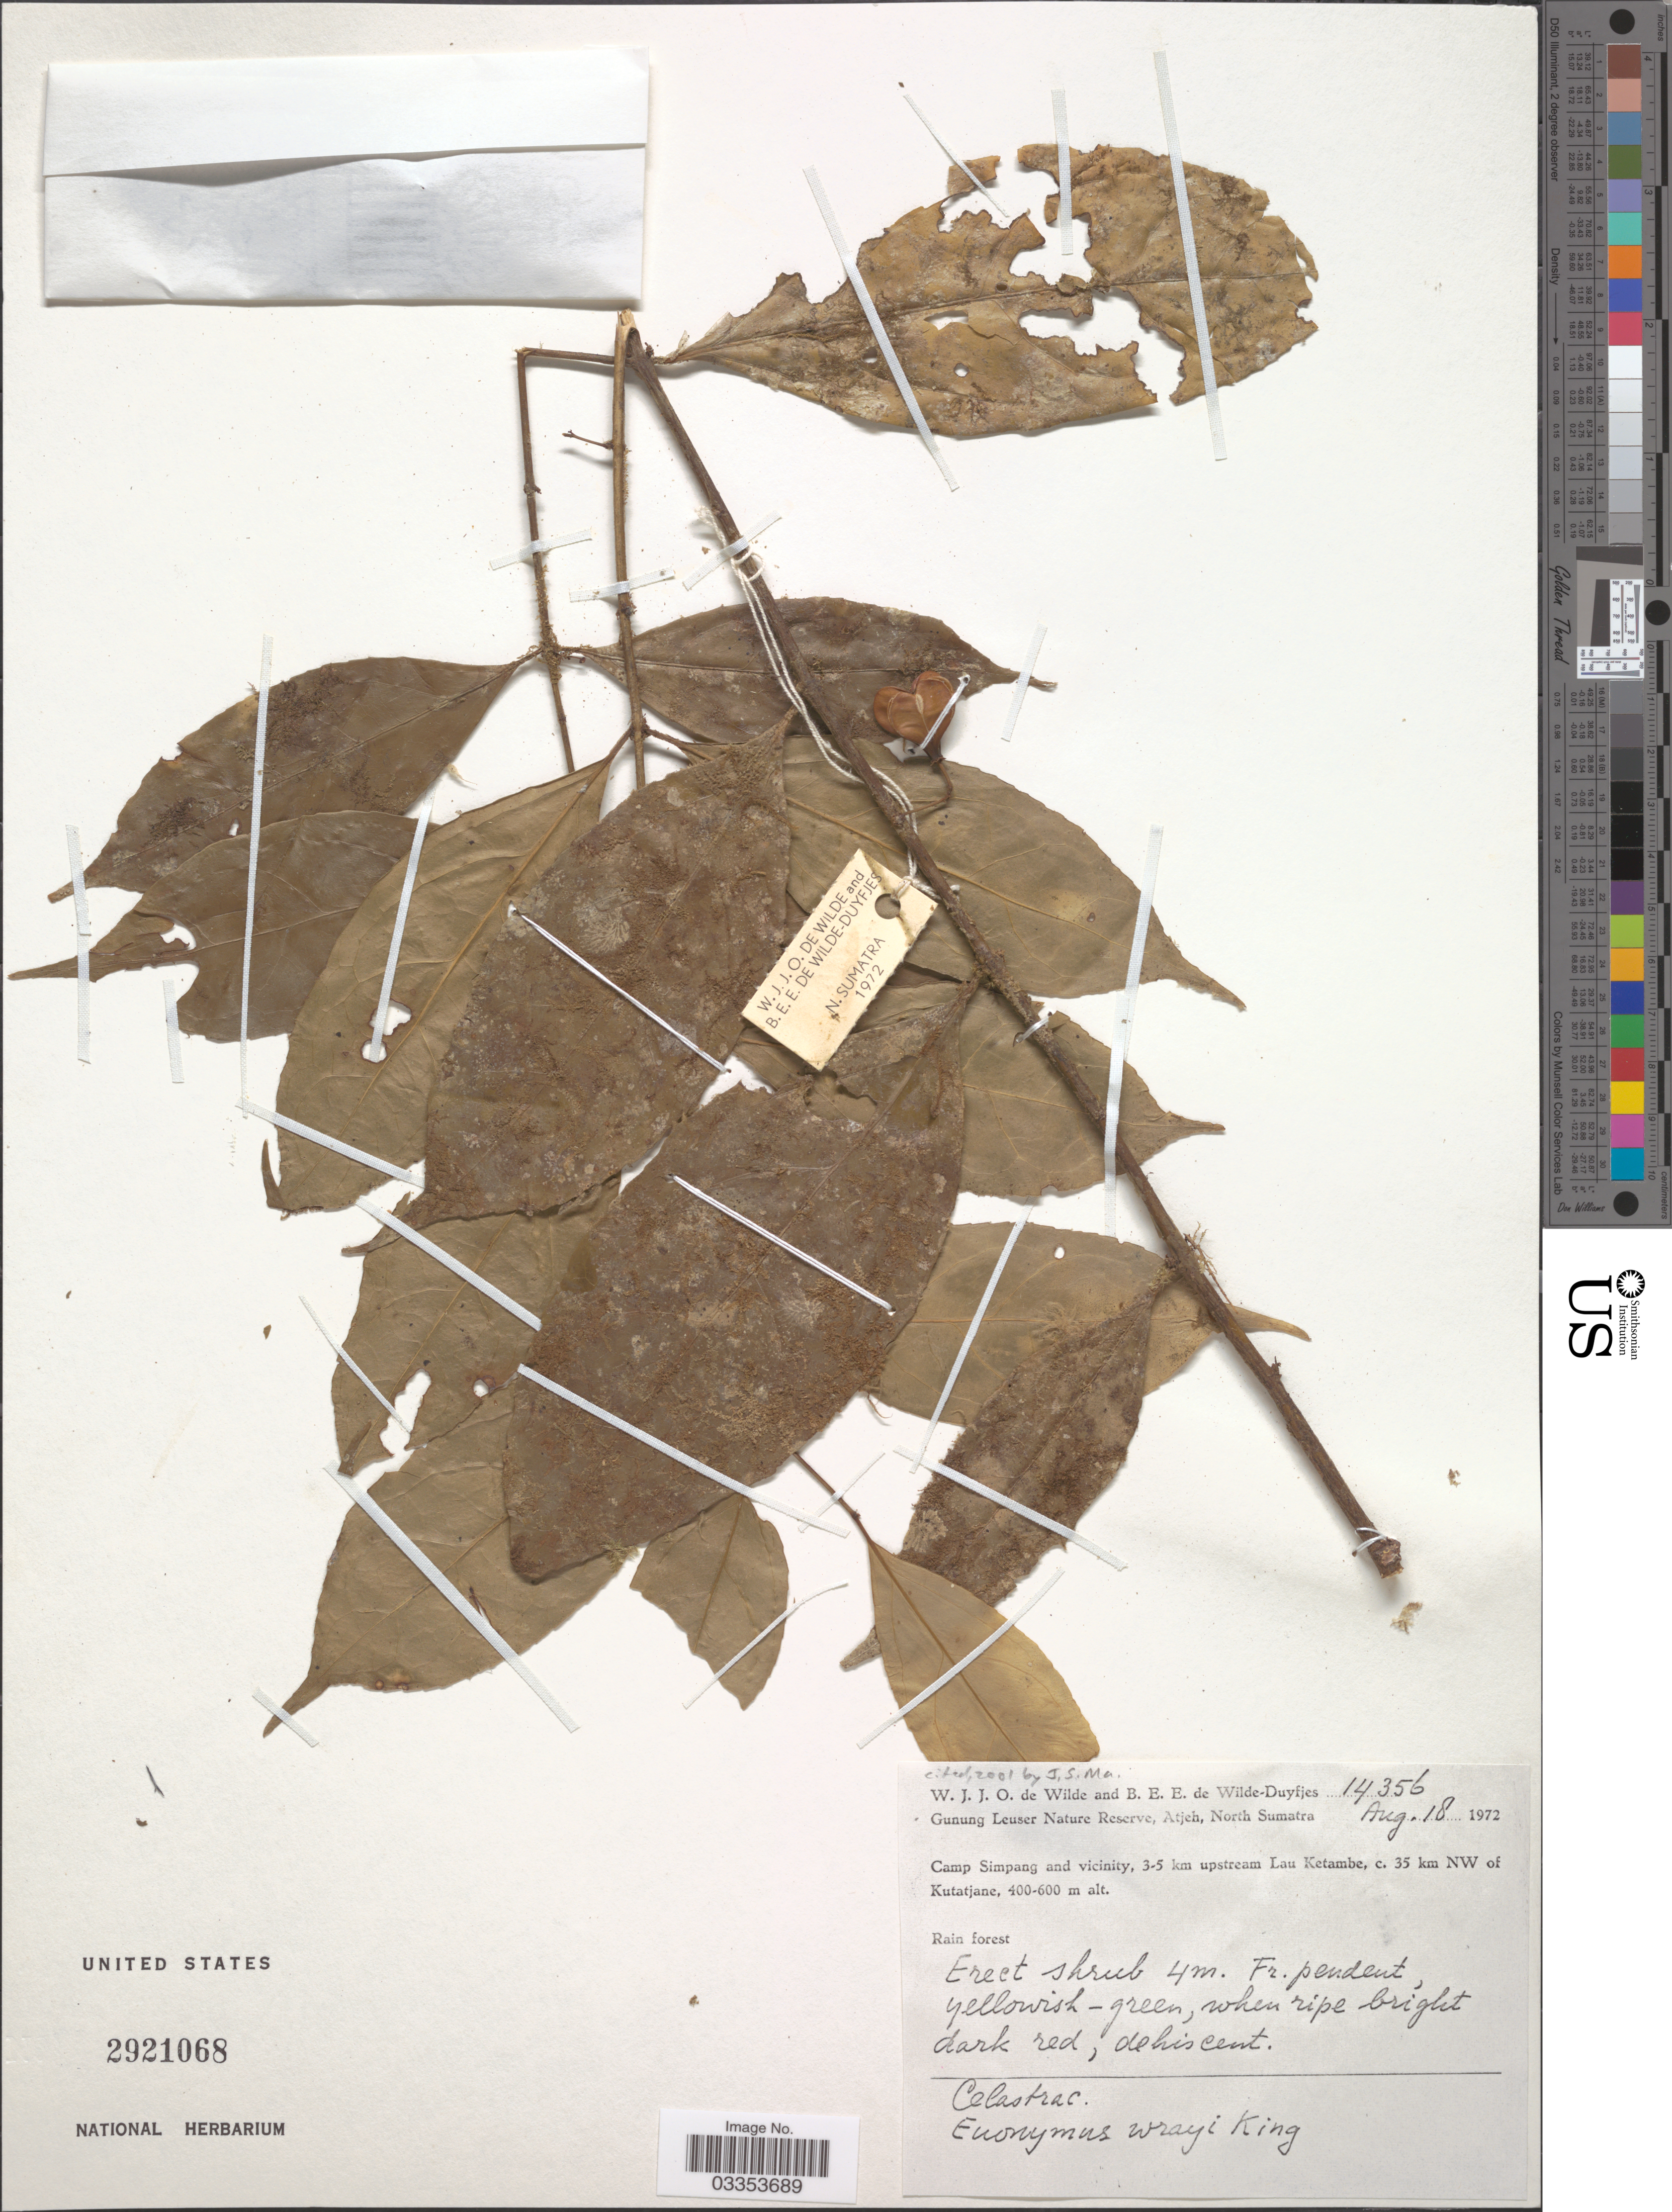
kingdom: Plantae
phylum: Tracheophyta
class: Magnoliopsida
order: Celastrales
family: Celastraceae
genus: Euonymus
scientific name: Euonymus wrayi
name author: King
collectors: W. J. de Wilde & B. E. de Wilde-Duyfjes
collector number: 14356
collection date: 1972-08-18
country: Indonesia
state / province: Sumatra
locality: Gunung Leuser Nature Reserve, Atjeh, North Sumatra. Camp Simpang and vicinity, 3-5 km upstream Lau Ketambe, c. 35 km NW of Kutatjane.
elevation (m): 400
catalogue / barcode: US 2921068